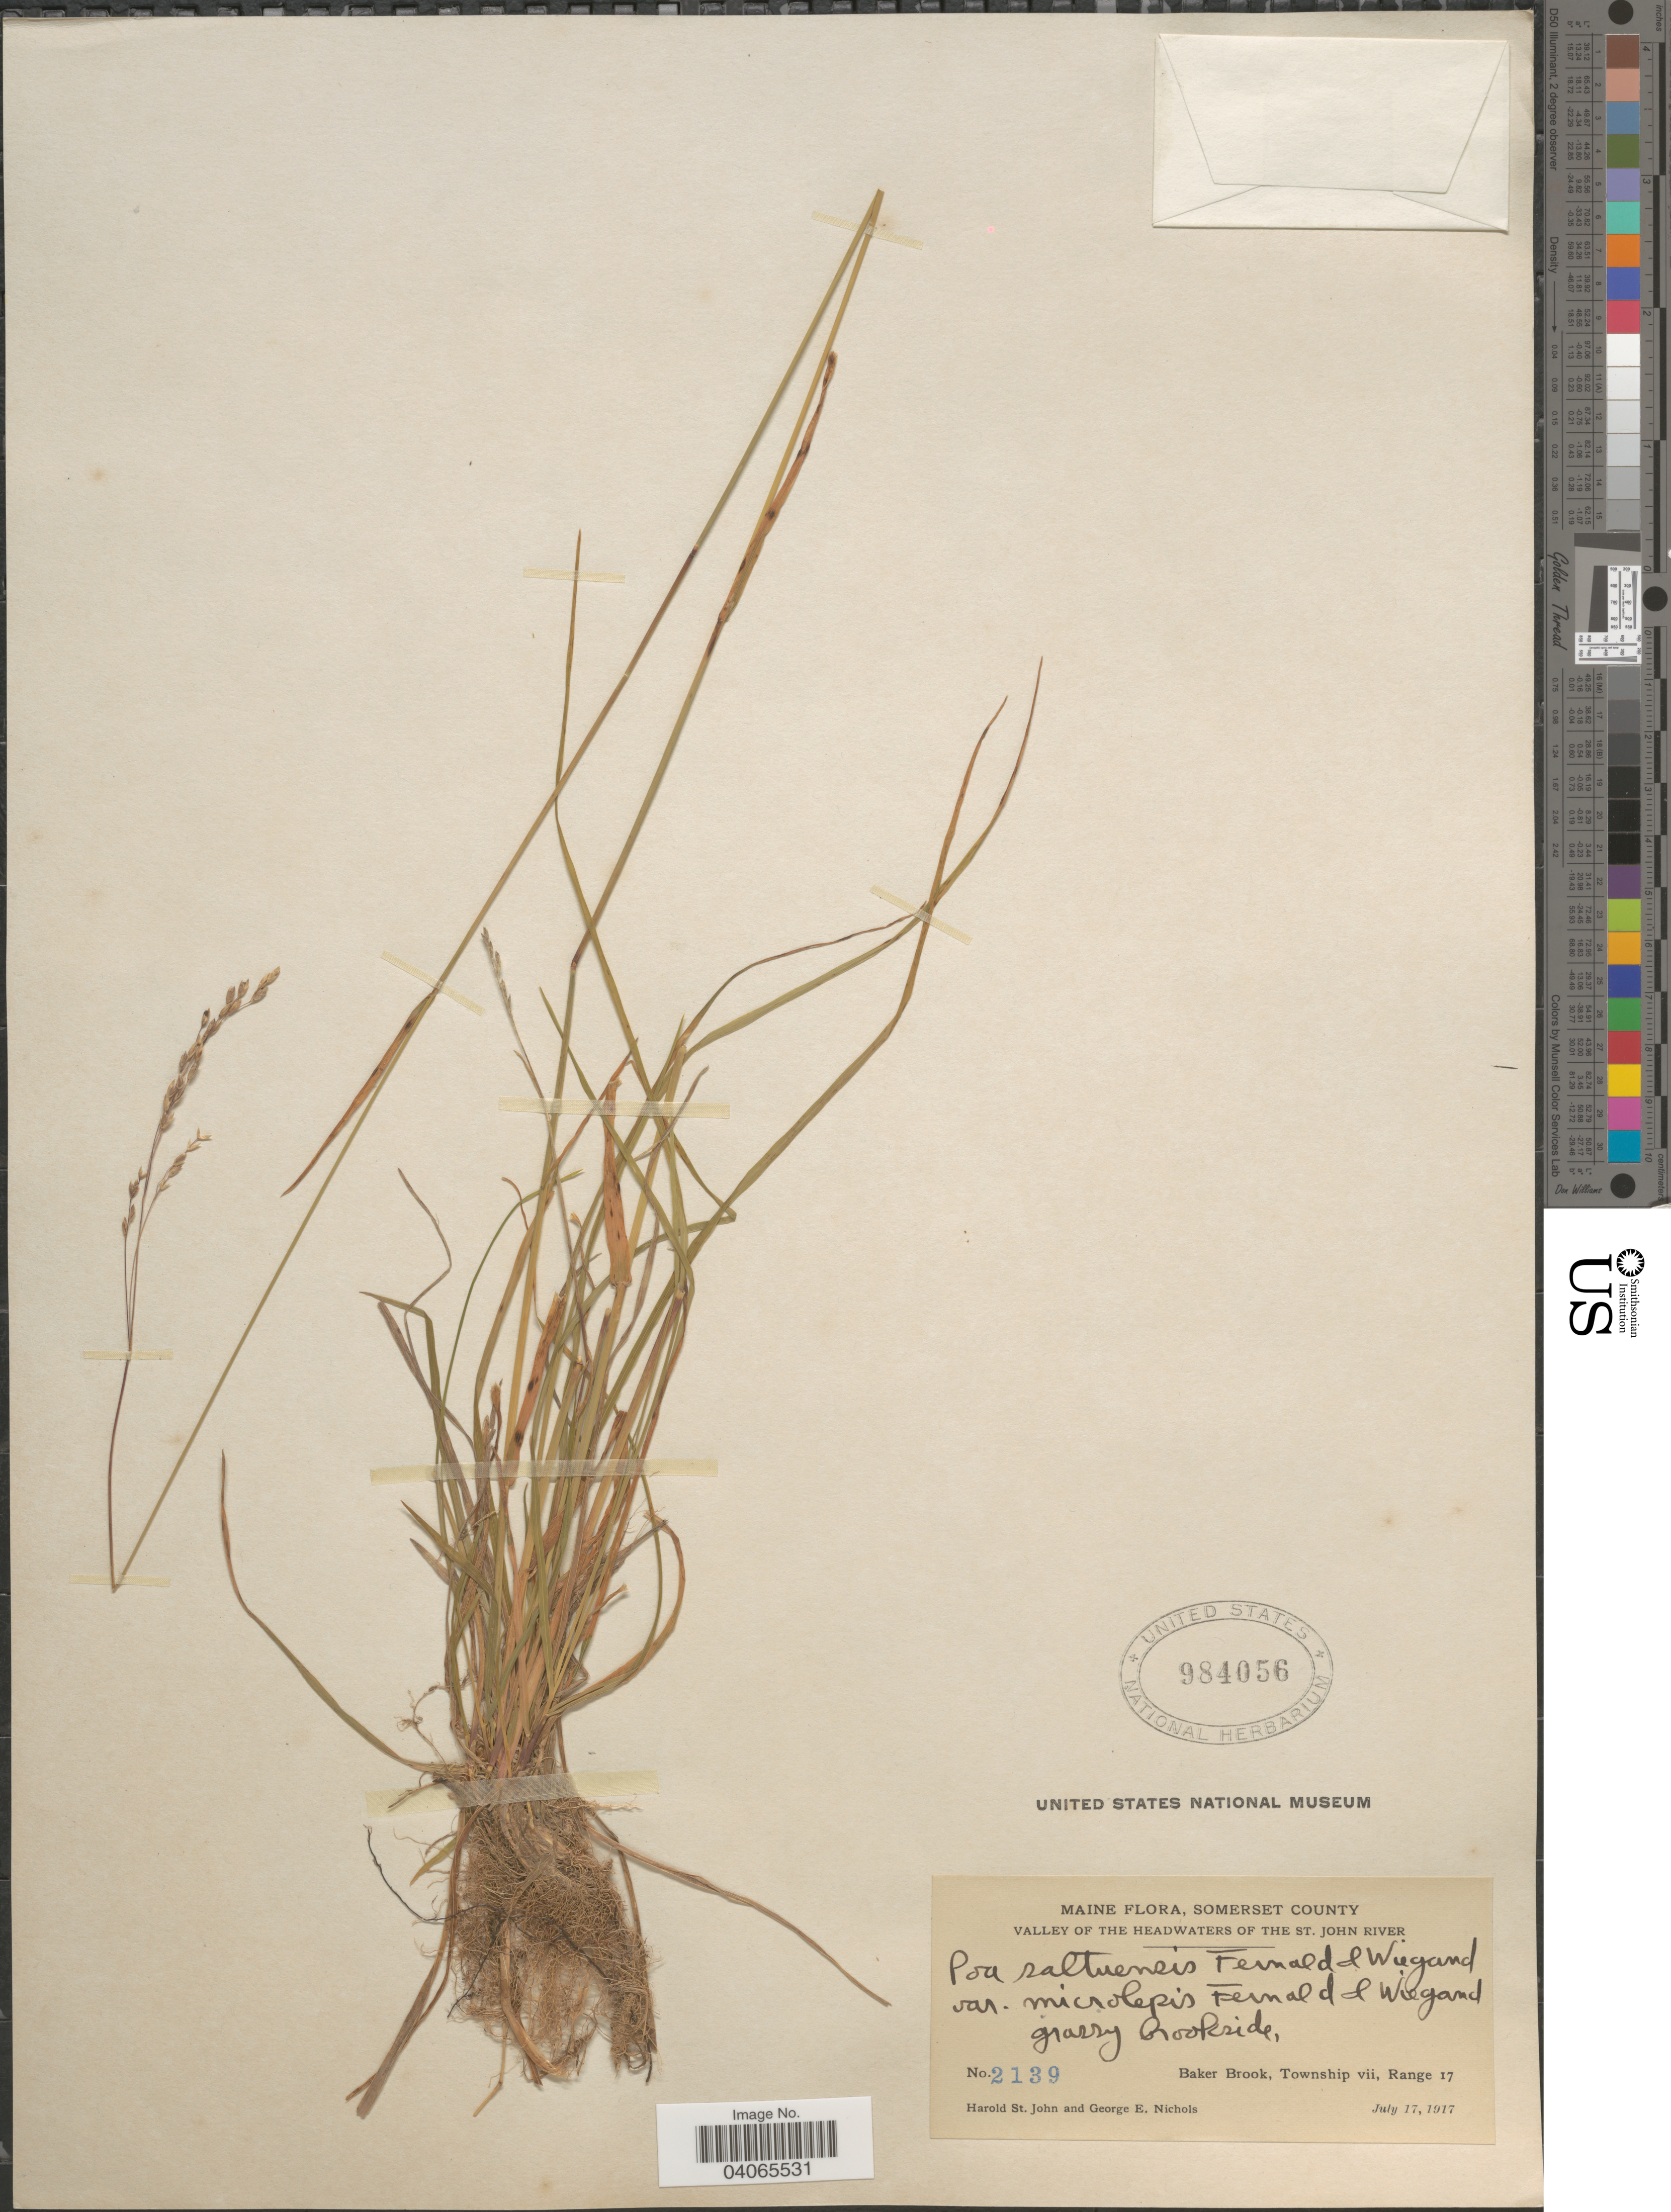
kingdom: Plantae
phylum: Tracheophyta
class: Liliopsida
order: Poales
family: Poaceae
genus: Poa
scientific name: Poa saltuensis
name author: Fernald & Wiegand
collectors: H. St. John & G. E. Nichols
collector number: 2139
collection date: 1917-07-17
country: United States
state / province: Maine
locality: Somerset County. Valley of the Headwaters of the St. John River. Baker Brook, Township vii, Range 17.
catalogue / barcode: US 984056